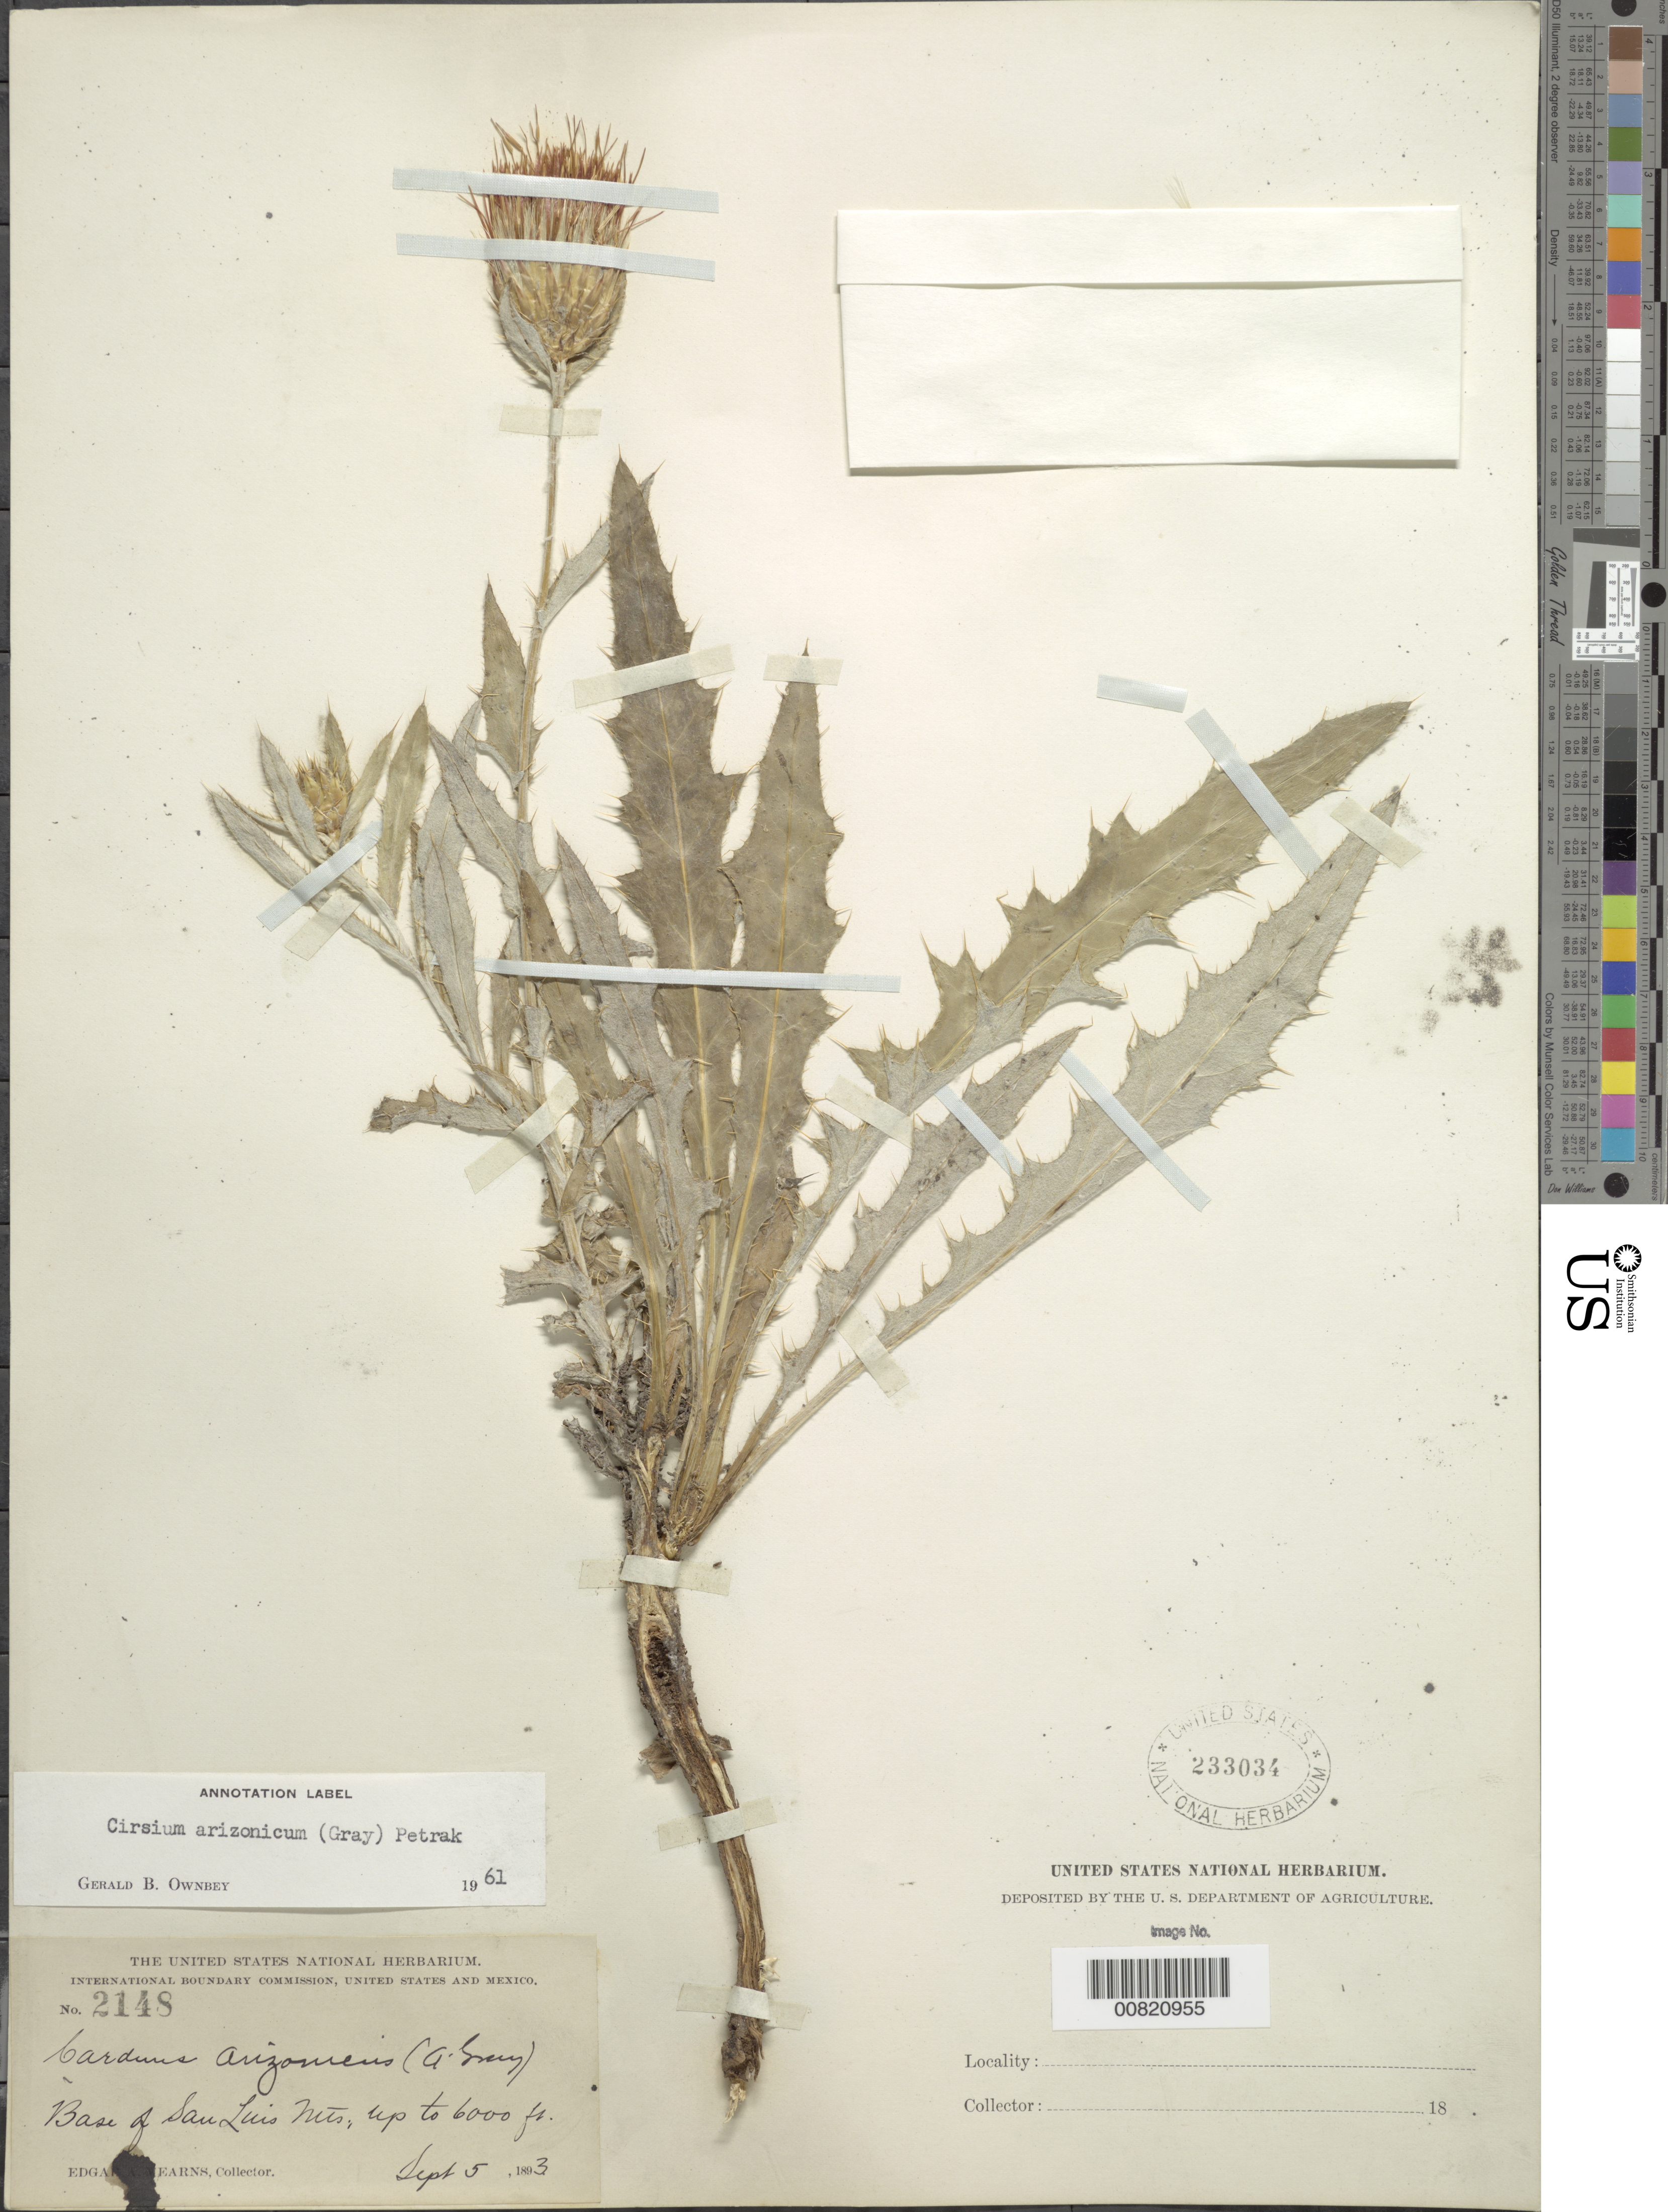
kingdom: Plantae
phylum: Tracheophyta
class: Magnoliopsida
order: Asterales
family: Asteraceae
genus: Cirsium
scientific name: Cirsium arizonicum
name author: (A. Gray) Petr.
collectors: E. A. Mearns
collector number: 2148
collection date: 1893-09-05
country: Mexico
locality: Base of San Luis Mts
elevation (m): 1829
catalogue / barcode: US 233034